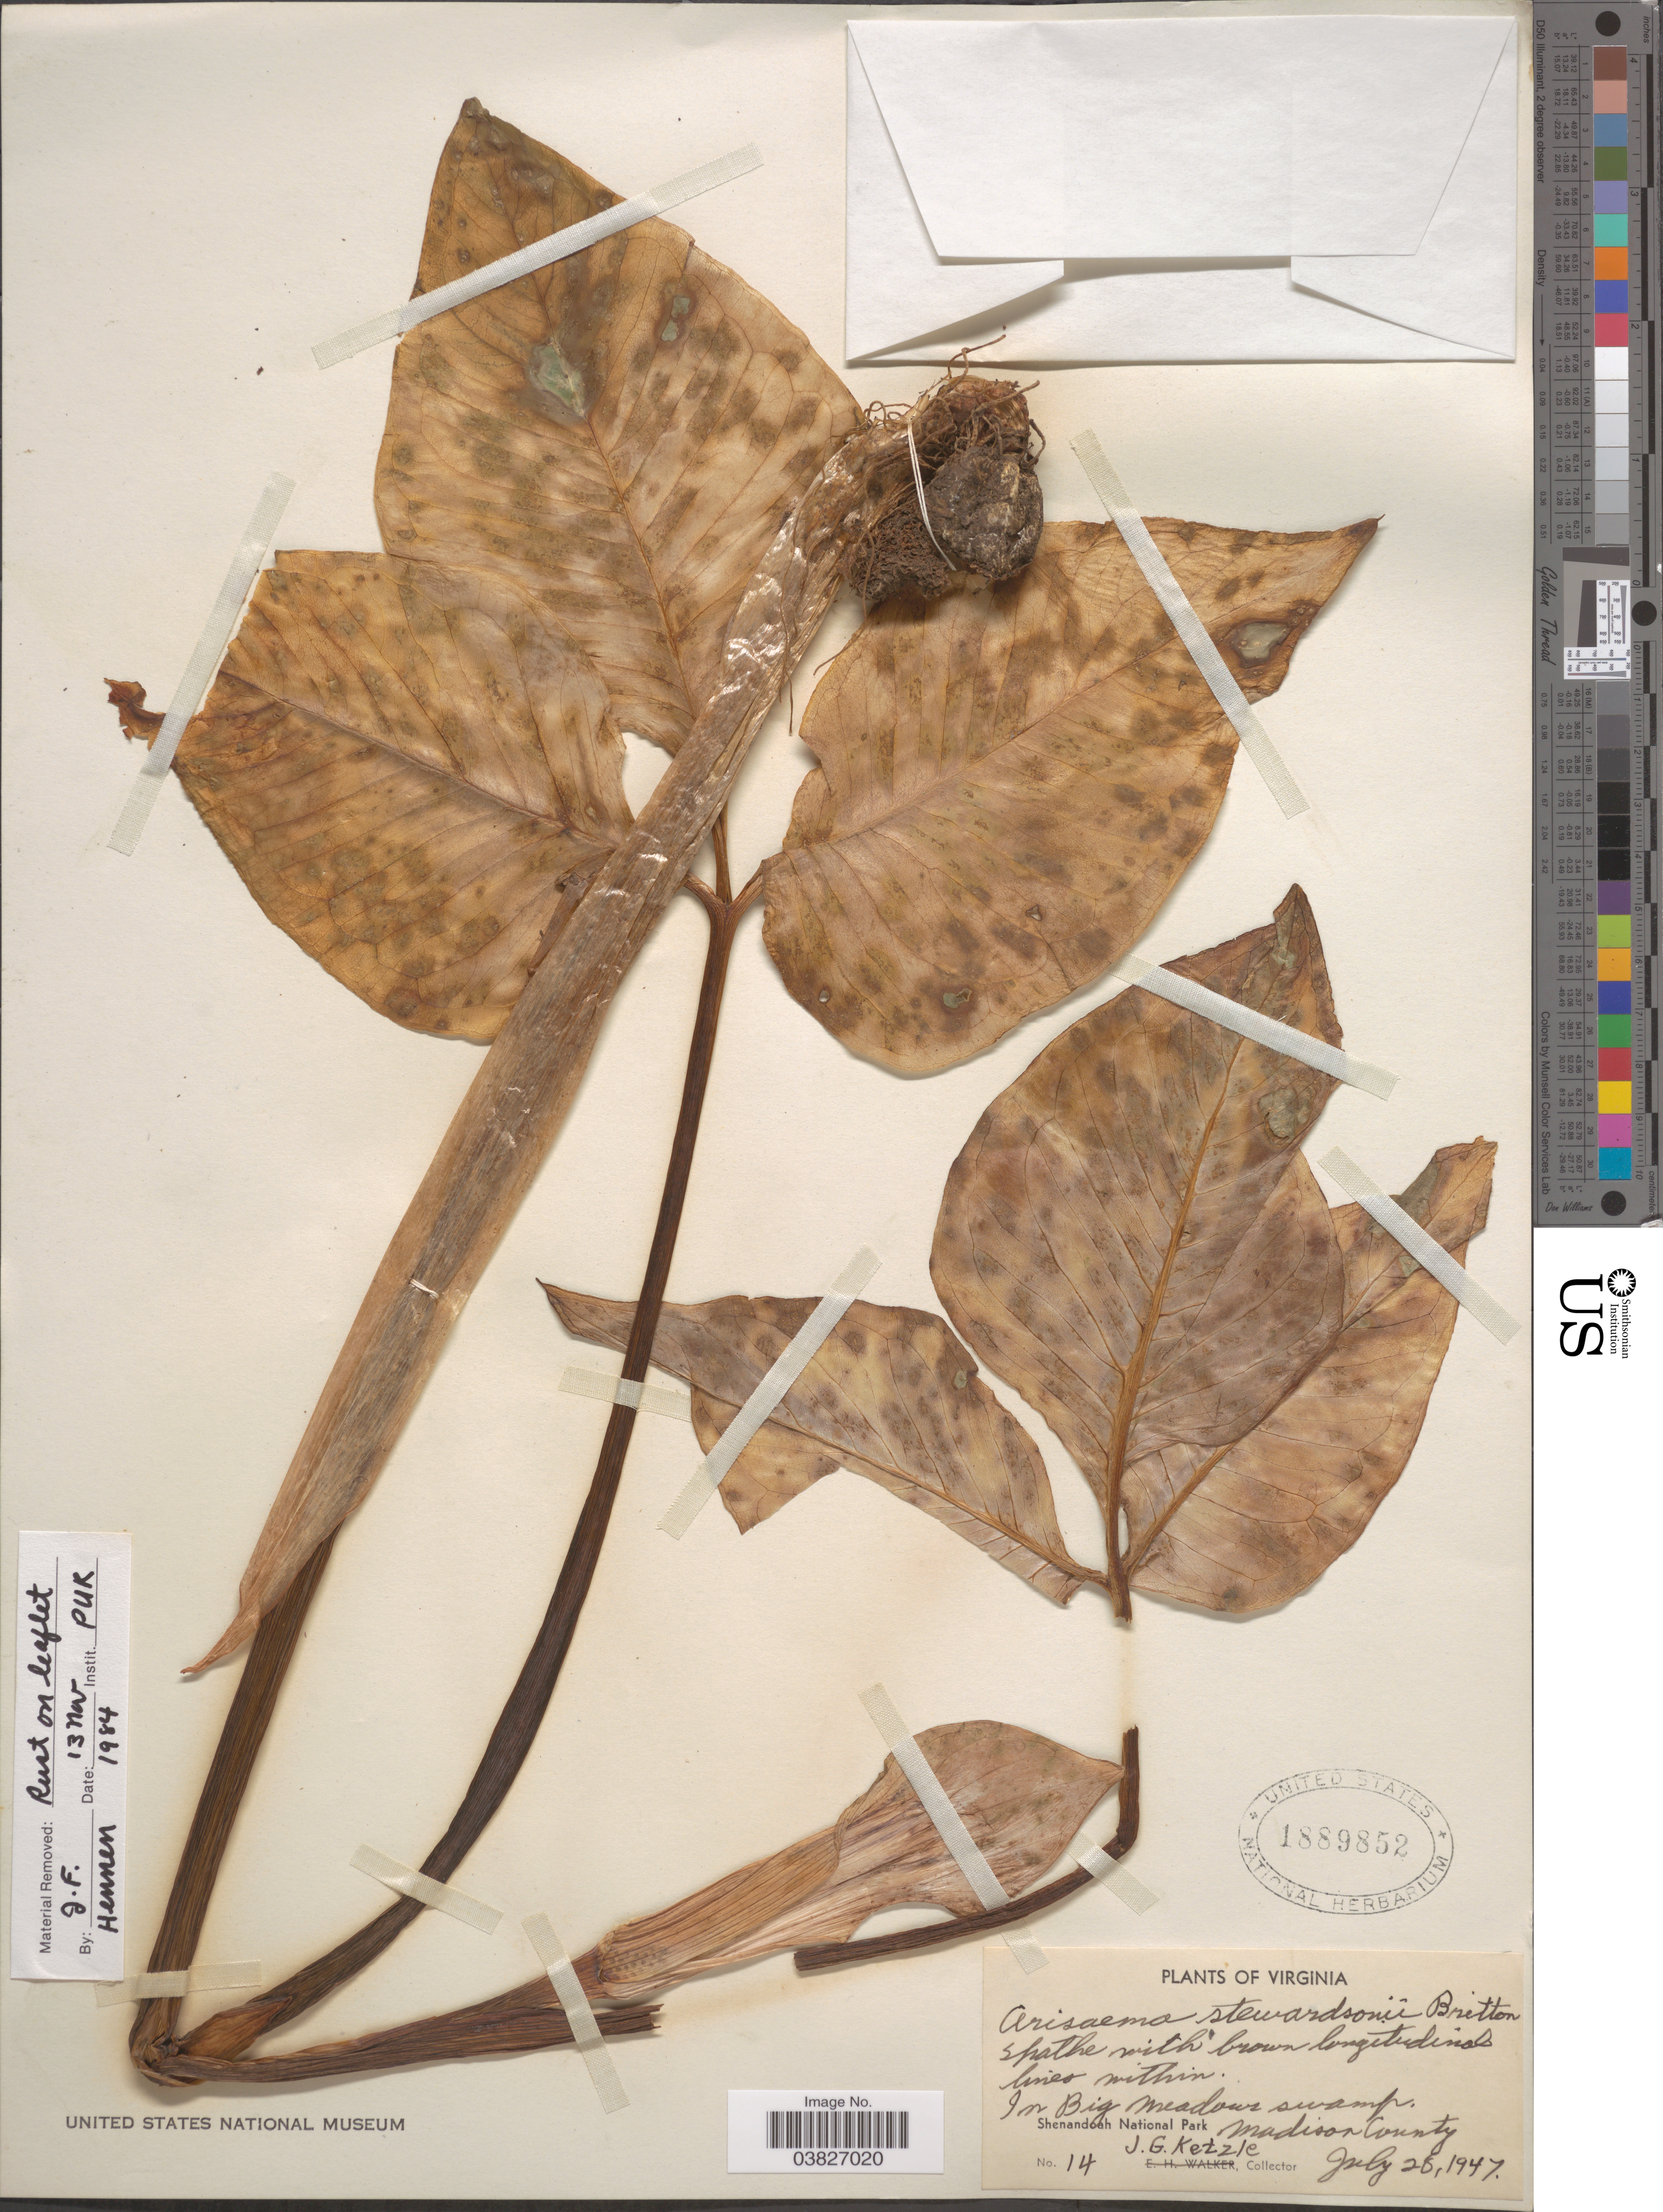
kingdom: Plantae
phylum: Tracheophyta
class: Liliopsida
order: Alismatales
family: Araceae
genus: Arisaema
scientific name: Arisaema stewardsonii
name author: Britton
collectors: J. Ketzle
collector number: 14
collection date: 1947-07-28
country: United States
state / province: Virginia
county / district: Madison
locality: In Big Meadows swamp. Shenandoah National Park. Madison County.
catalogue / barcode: US 1889852